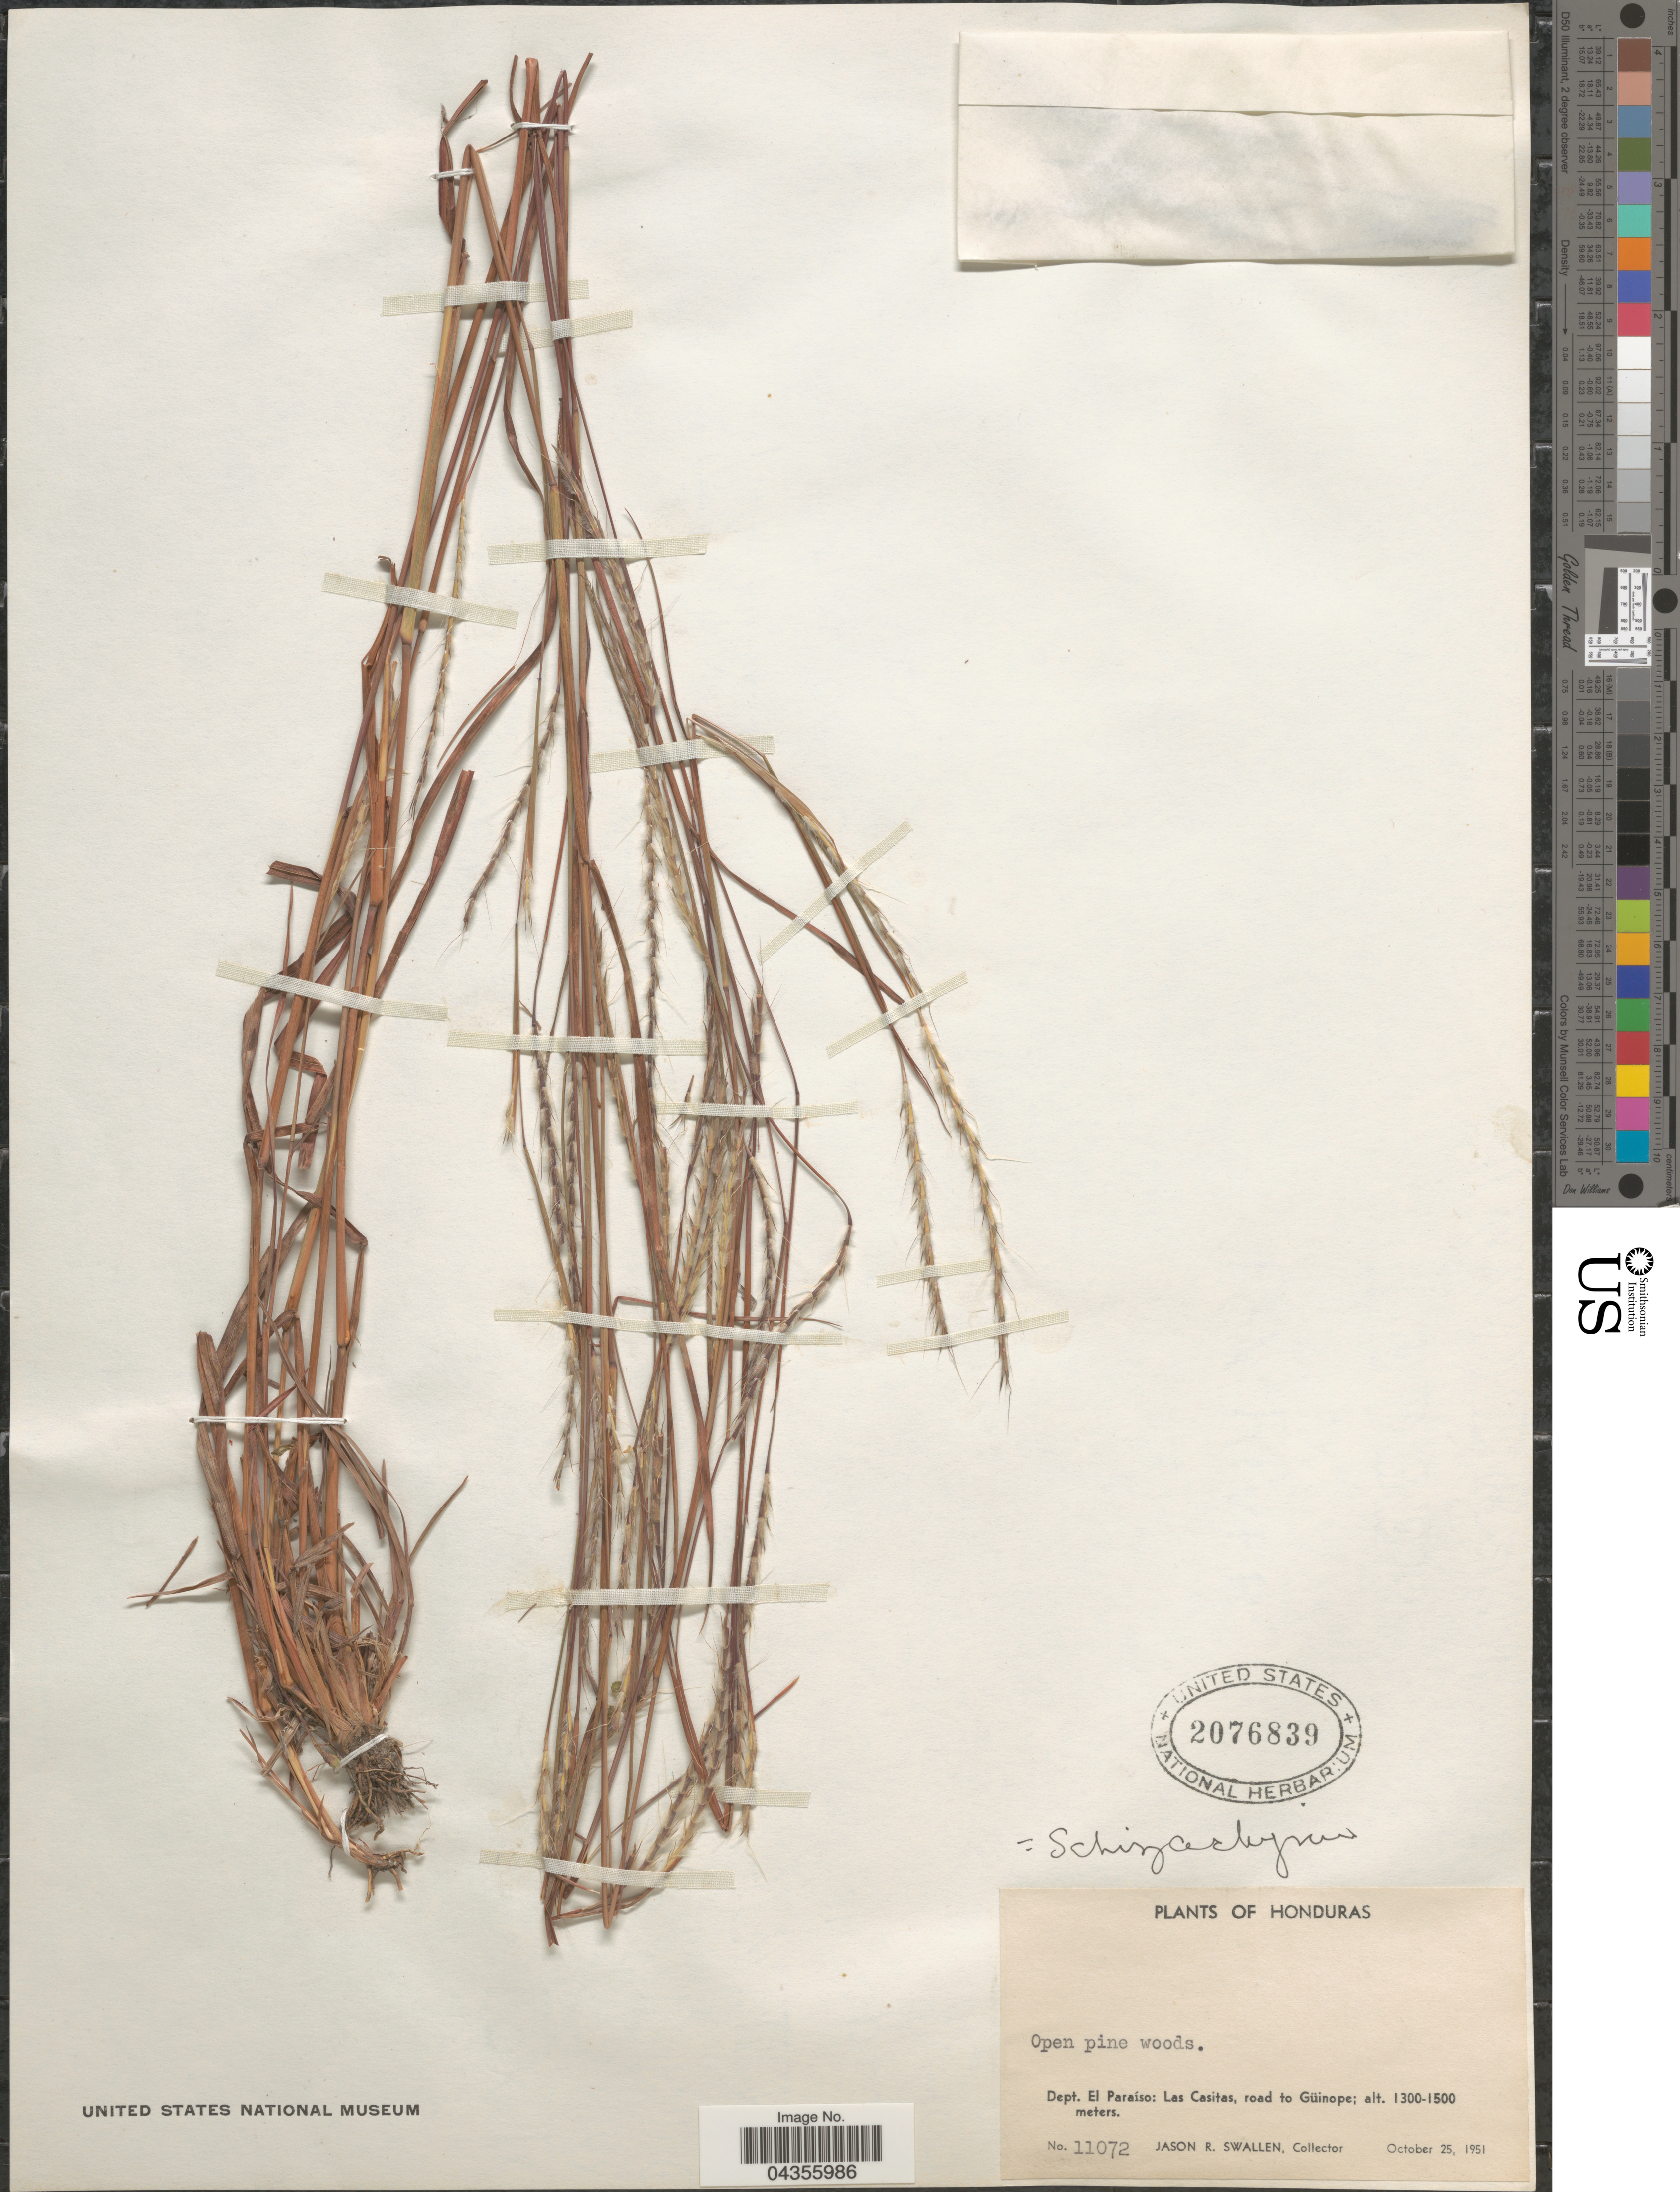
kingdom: Plantae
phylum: Tracheophyta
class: Liliopsida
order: Poales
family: Poaceae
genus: Schizachyrium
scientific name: Schizachyrium sp.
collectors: J. R. Swallen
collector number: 11072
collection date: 1951-10-25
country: Honduras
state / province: El Paraiso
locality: Dept. El Paraíso: Las Casitas, road to Güinope.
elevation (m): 1300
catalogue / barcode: US 2076839